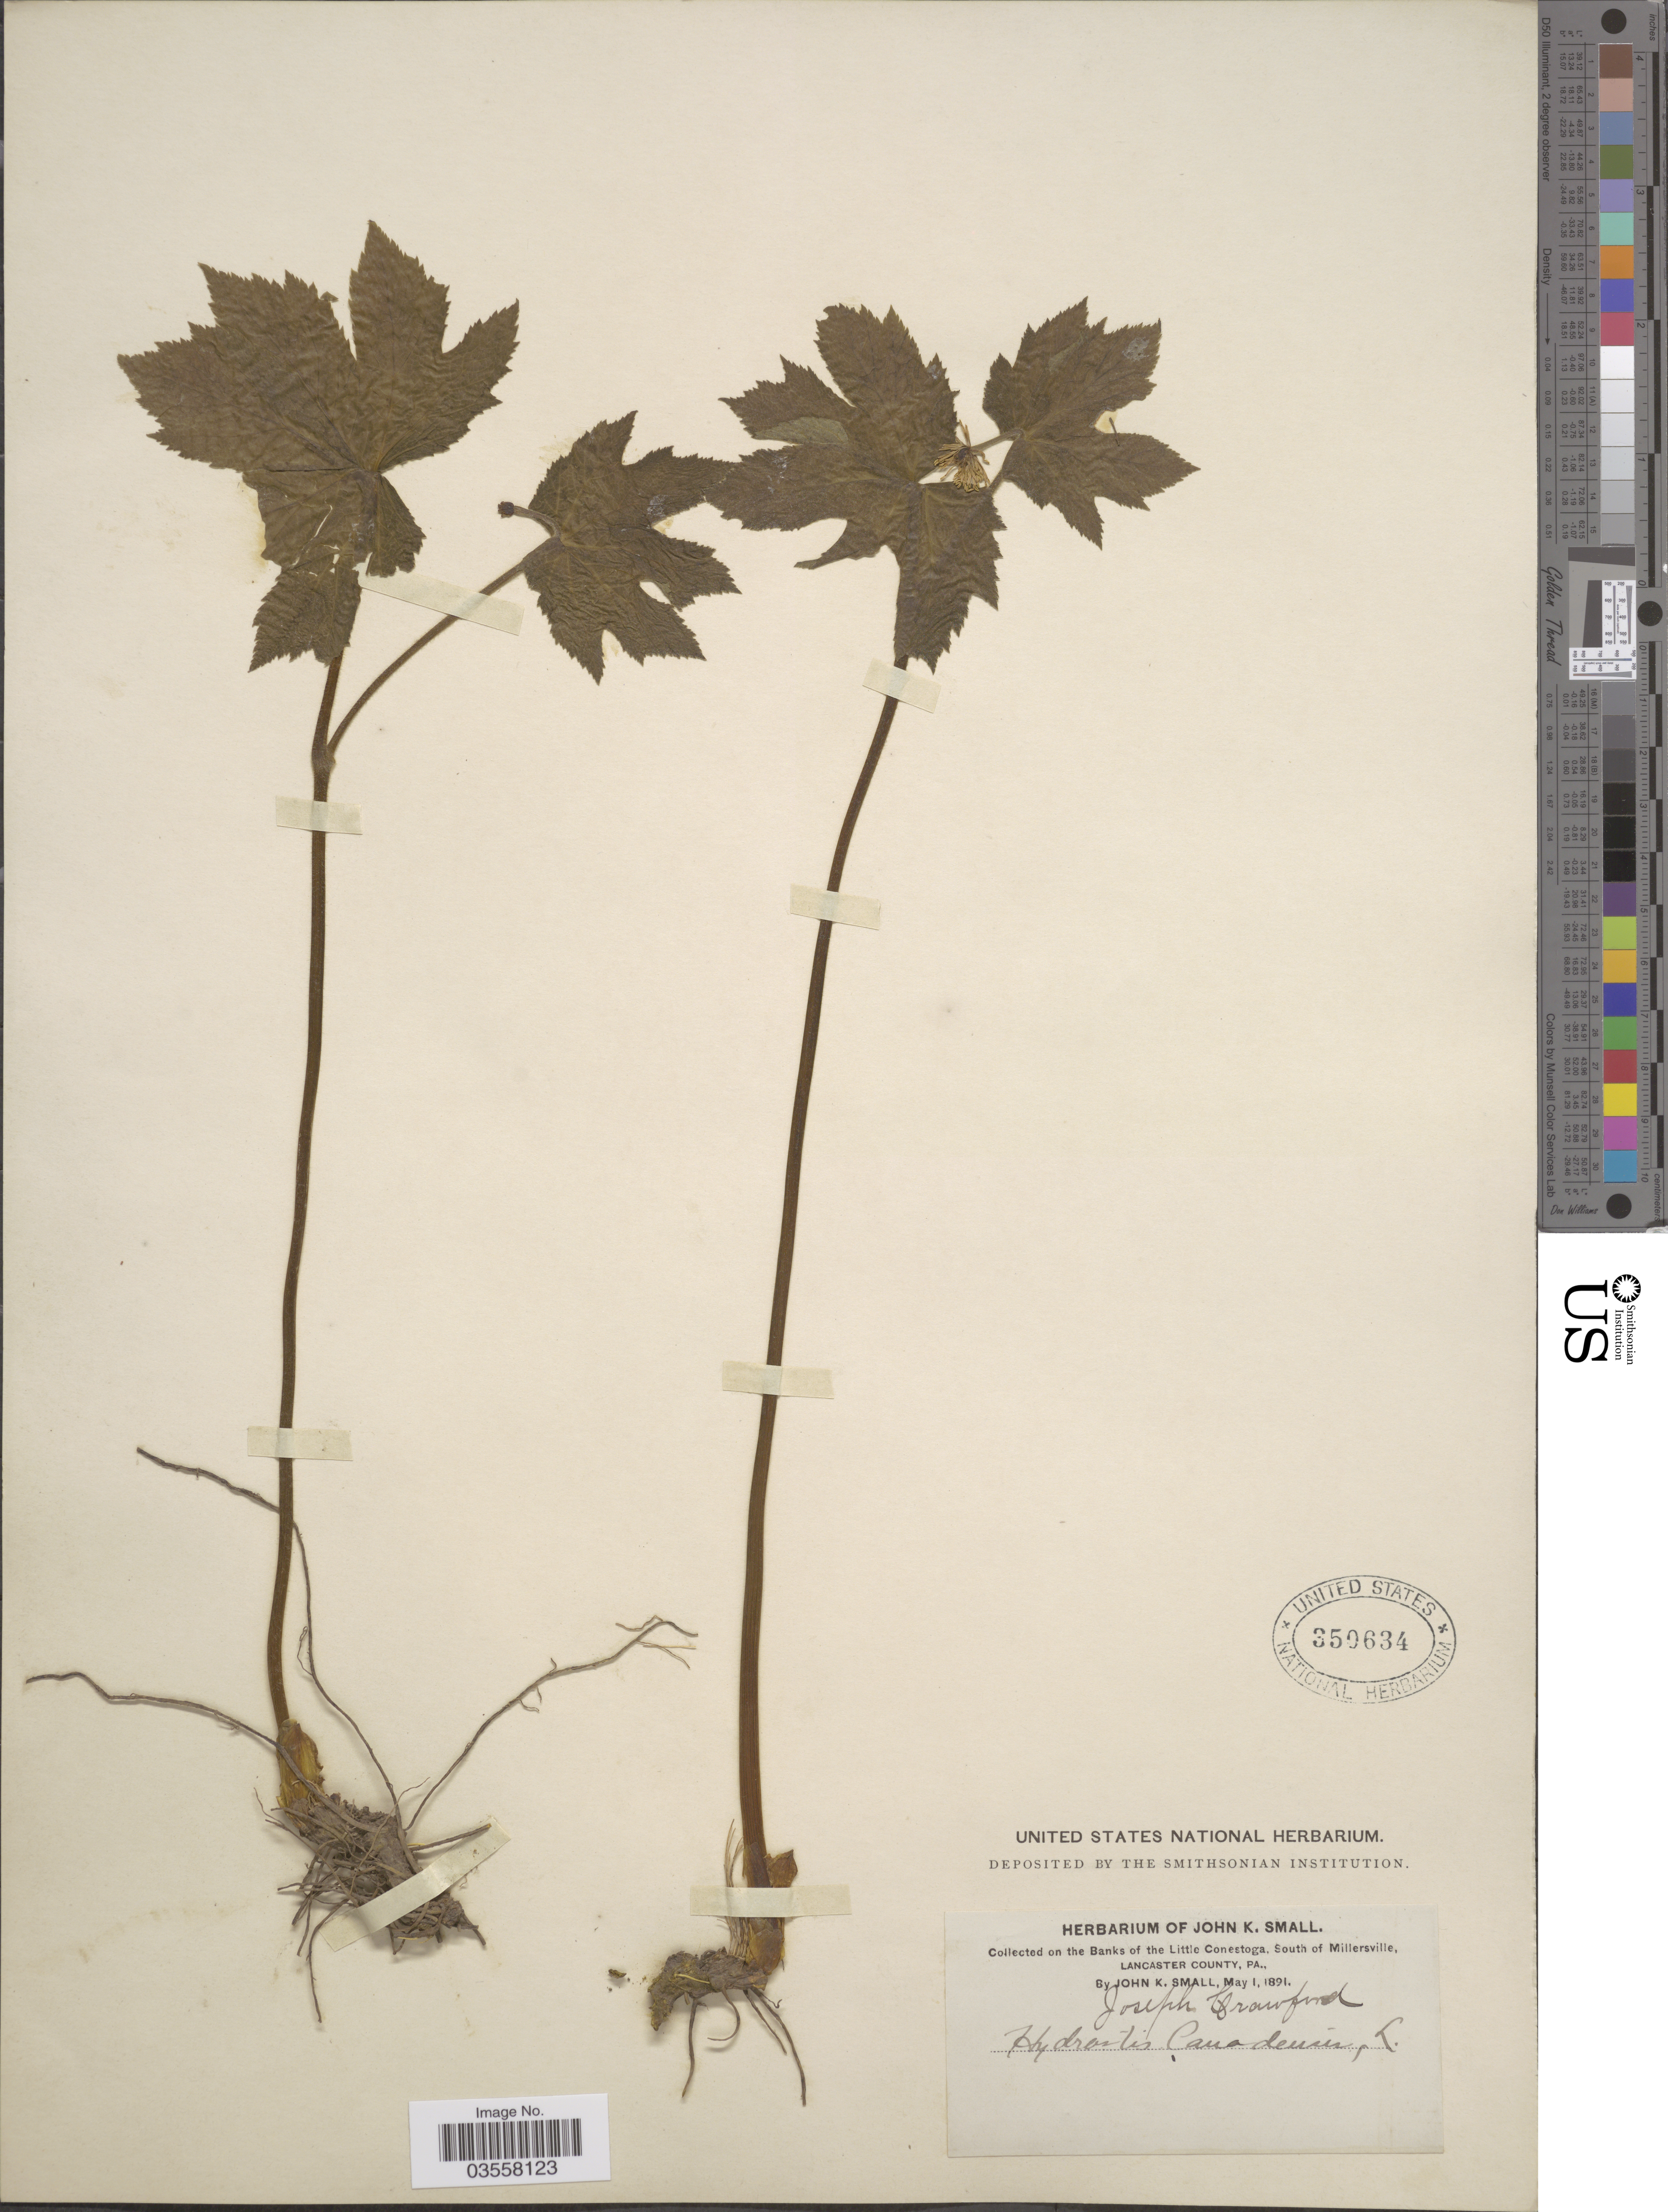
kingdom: Plantae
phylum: Tracheophyta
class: Magnoliopsida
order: Ranunculales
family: Ranunculaceae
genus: Hydrastis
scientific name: Hydrastis canadensis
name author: L.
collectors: J. K. Small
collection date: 1891-05-01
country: United States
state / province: Pennsylvania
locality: On the Banks of the Little Conestoga. South of Millersville, Lancaster County.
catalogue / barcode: US 350634